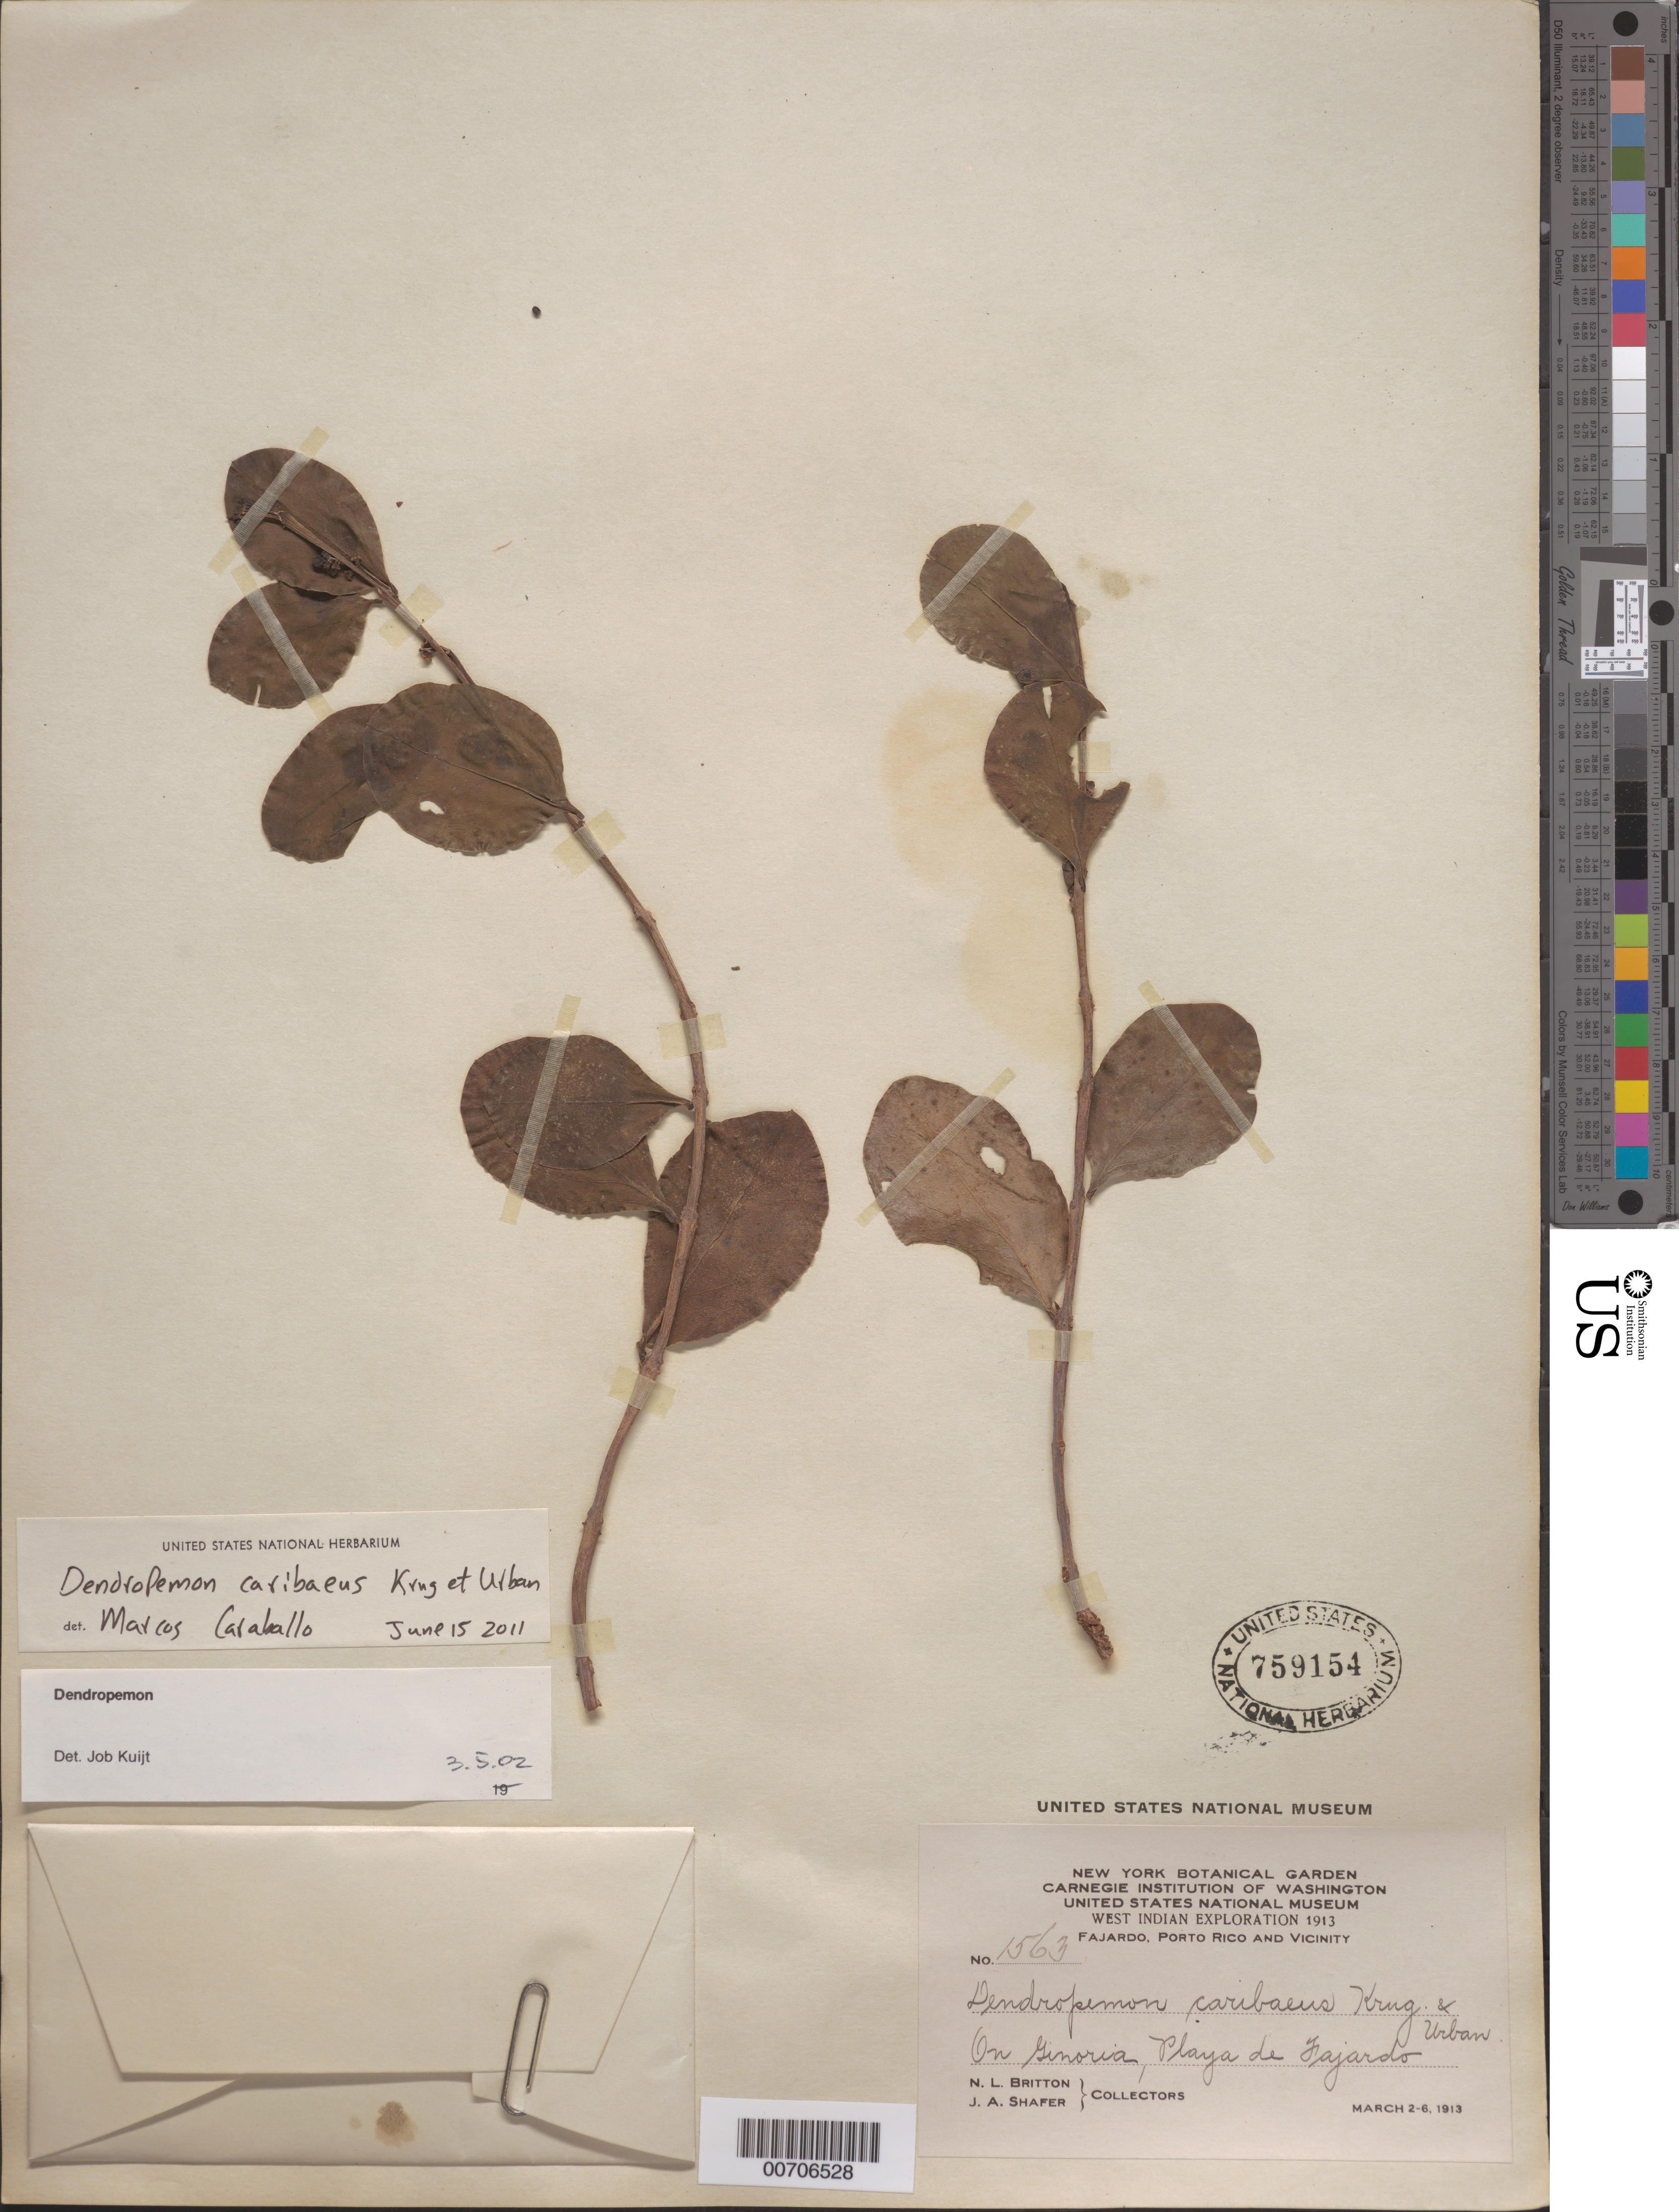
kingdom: Plantae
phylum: Tracheophyta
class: Magnoliopsida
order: Santalales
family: Loranthaceae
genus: Dendropemon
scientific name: Dendropemon caribaeus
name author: Krug & Urb.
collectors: N. Britton & J. A. Shafer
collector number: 1563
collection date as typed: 02 Mar 1913 to 6 Mar 1913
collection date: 1913-03-02/1913-03-06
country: Puerto Rico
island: Greater Antilles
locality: Fajardo, vic of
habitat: On Ginoria, Playa de Fajardo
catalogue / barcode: US 759154